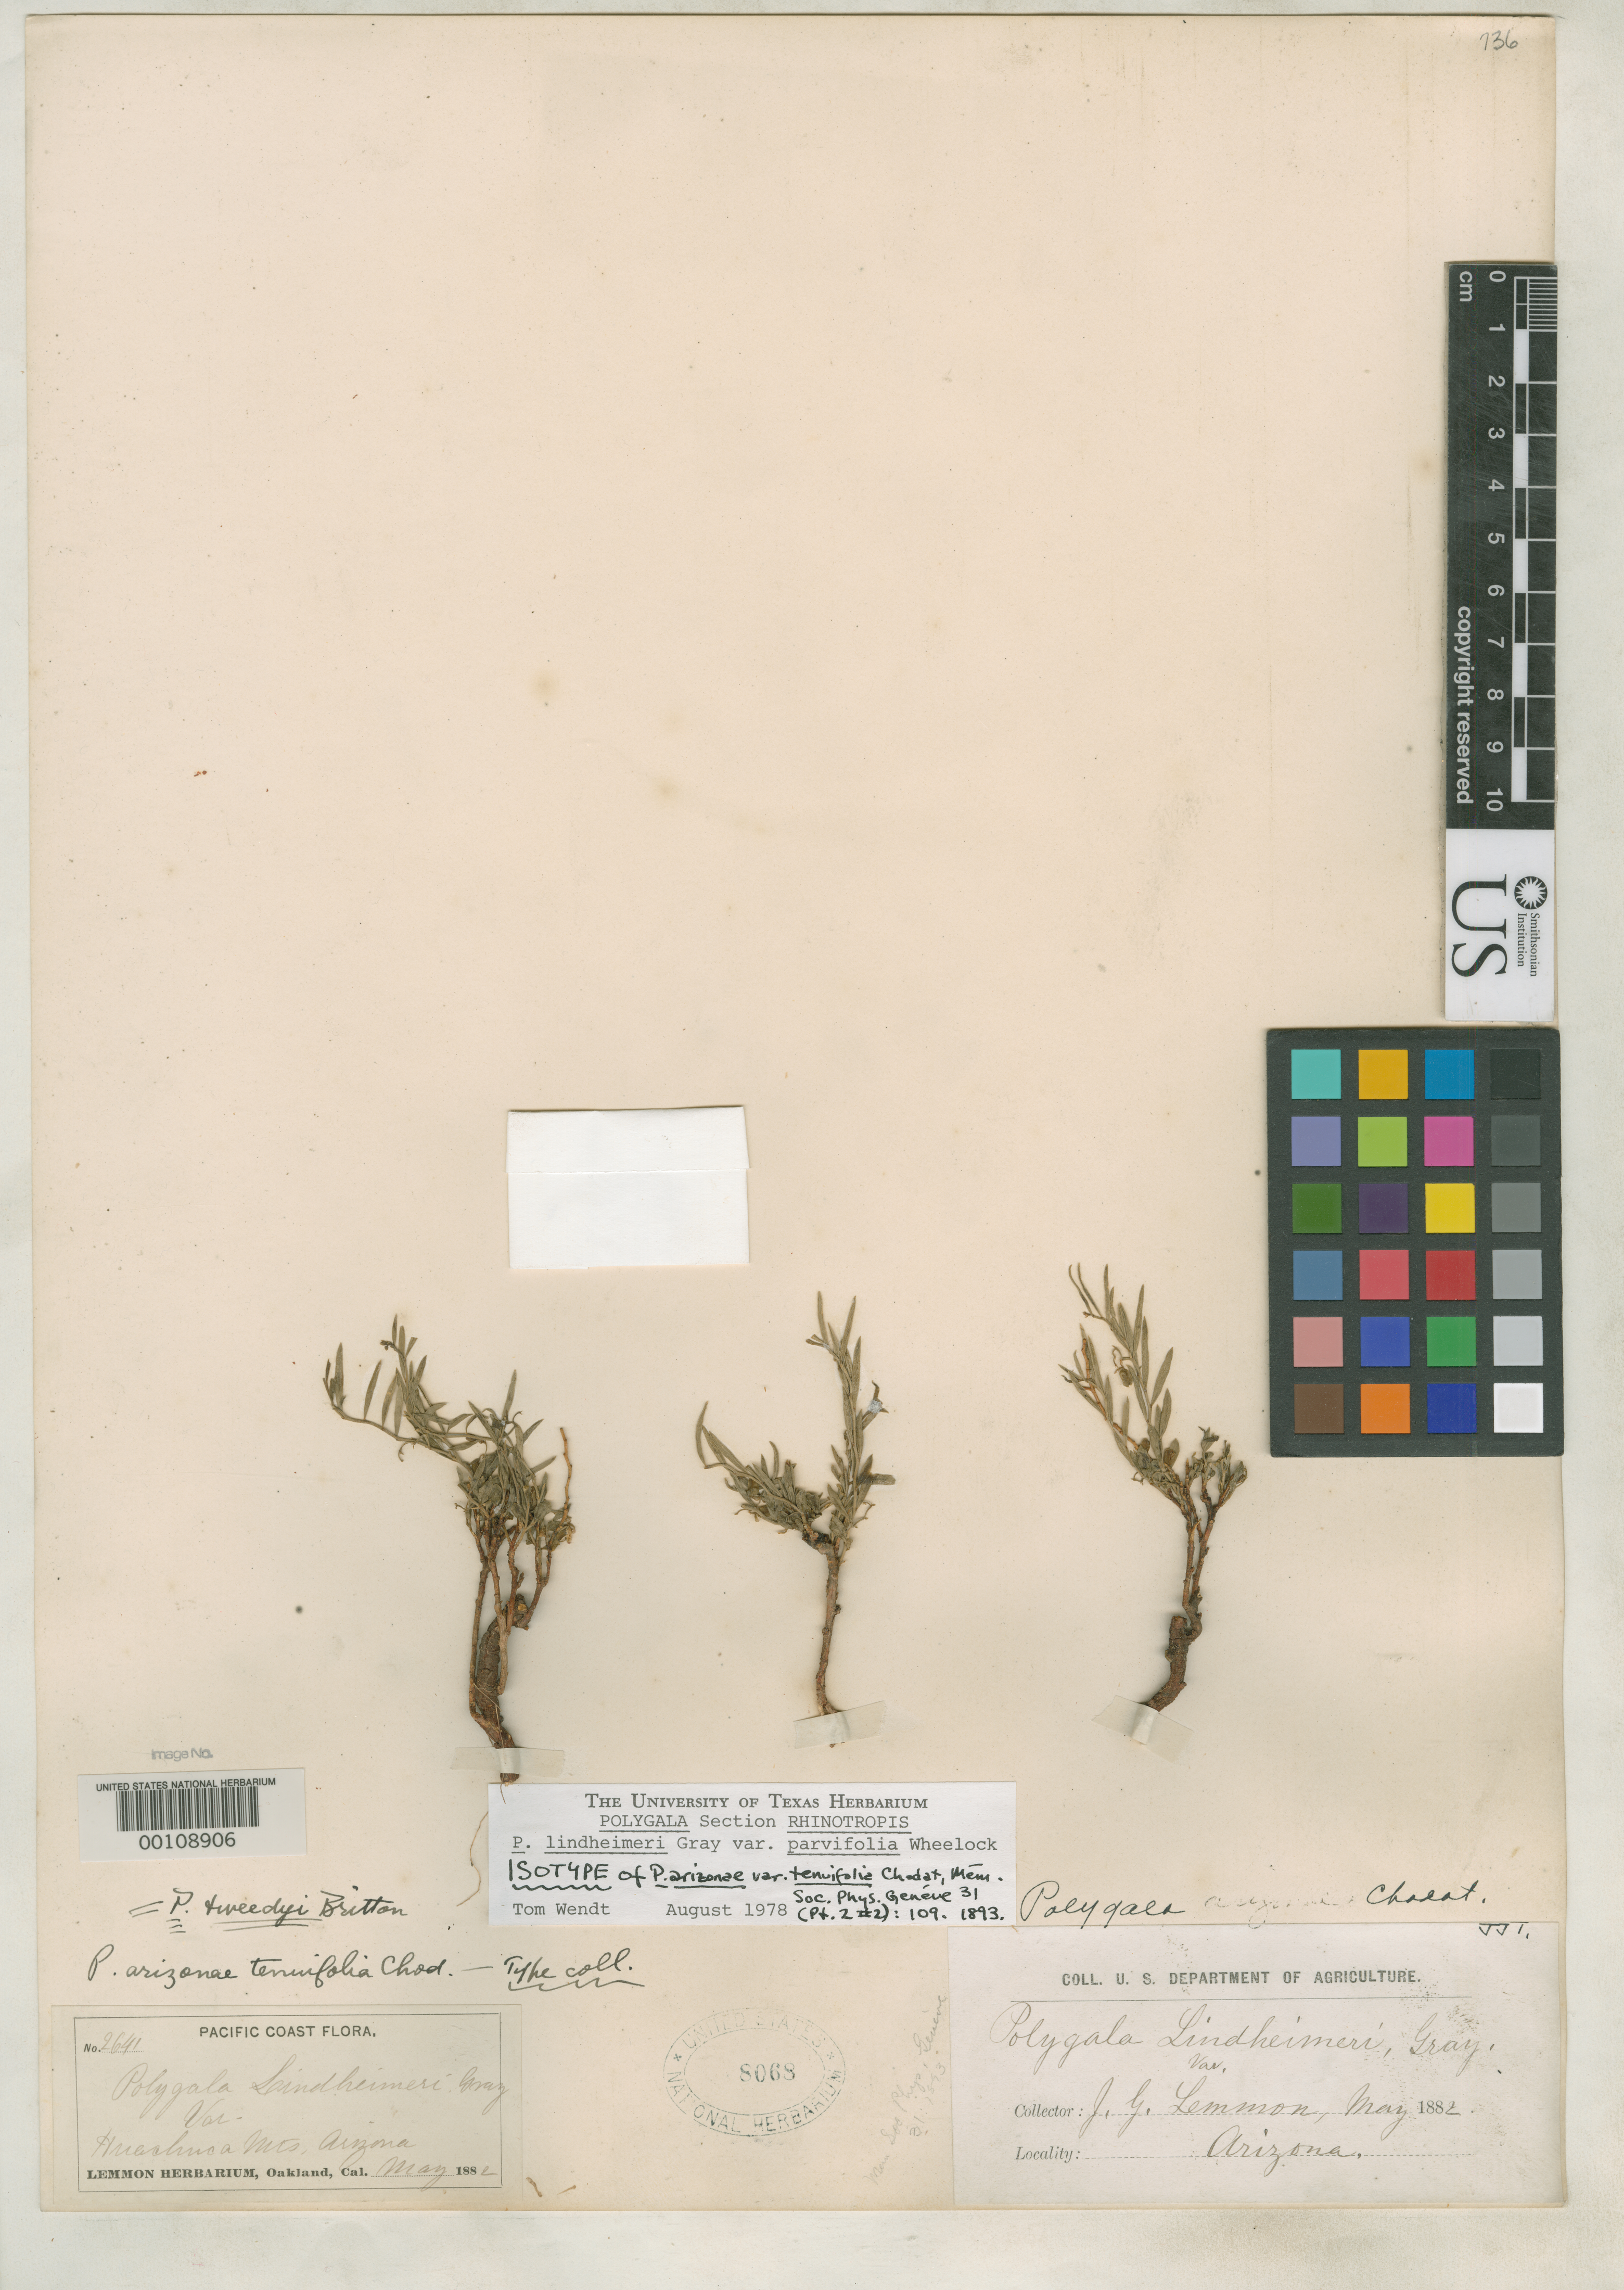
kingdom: Plantae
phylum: Tracheophyta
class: Magnoliopsida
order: Fabales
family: Polygalaceae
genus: Polygala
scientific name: Polygala arizonae var. tenuifolia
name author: Chodat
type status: Isotype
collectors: J. G. Lemmon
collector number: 2641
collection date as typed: May 1882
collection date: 1882-05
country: United States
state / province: Arizona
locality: Huachucha Mts.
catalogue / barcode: US 8068